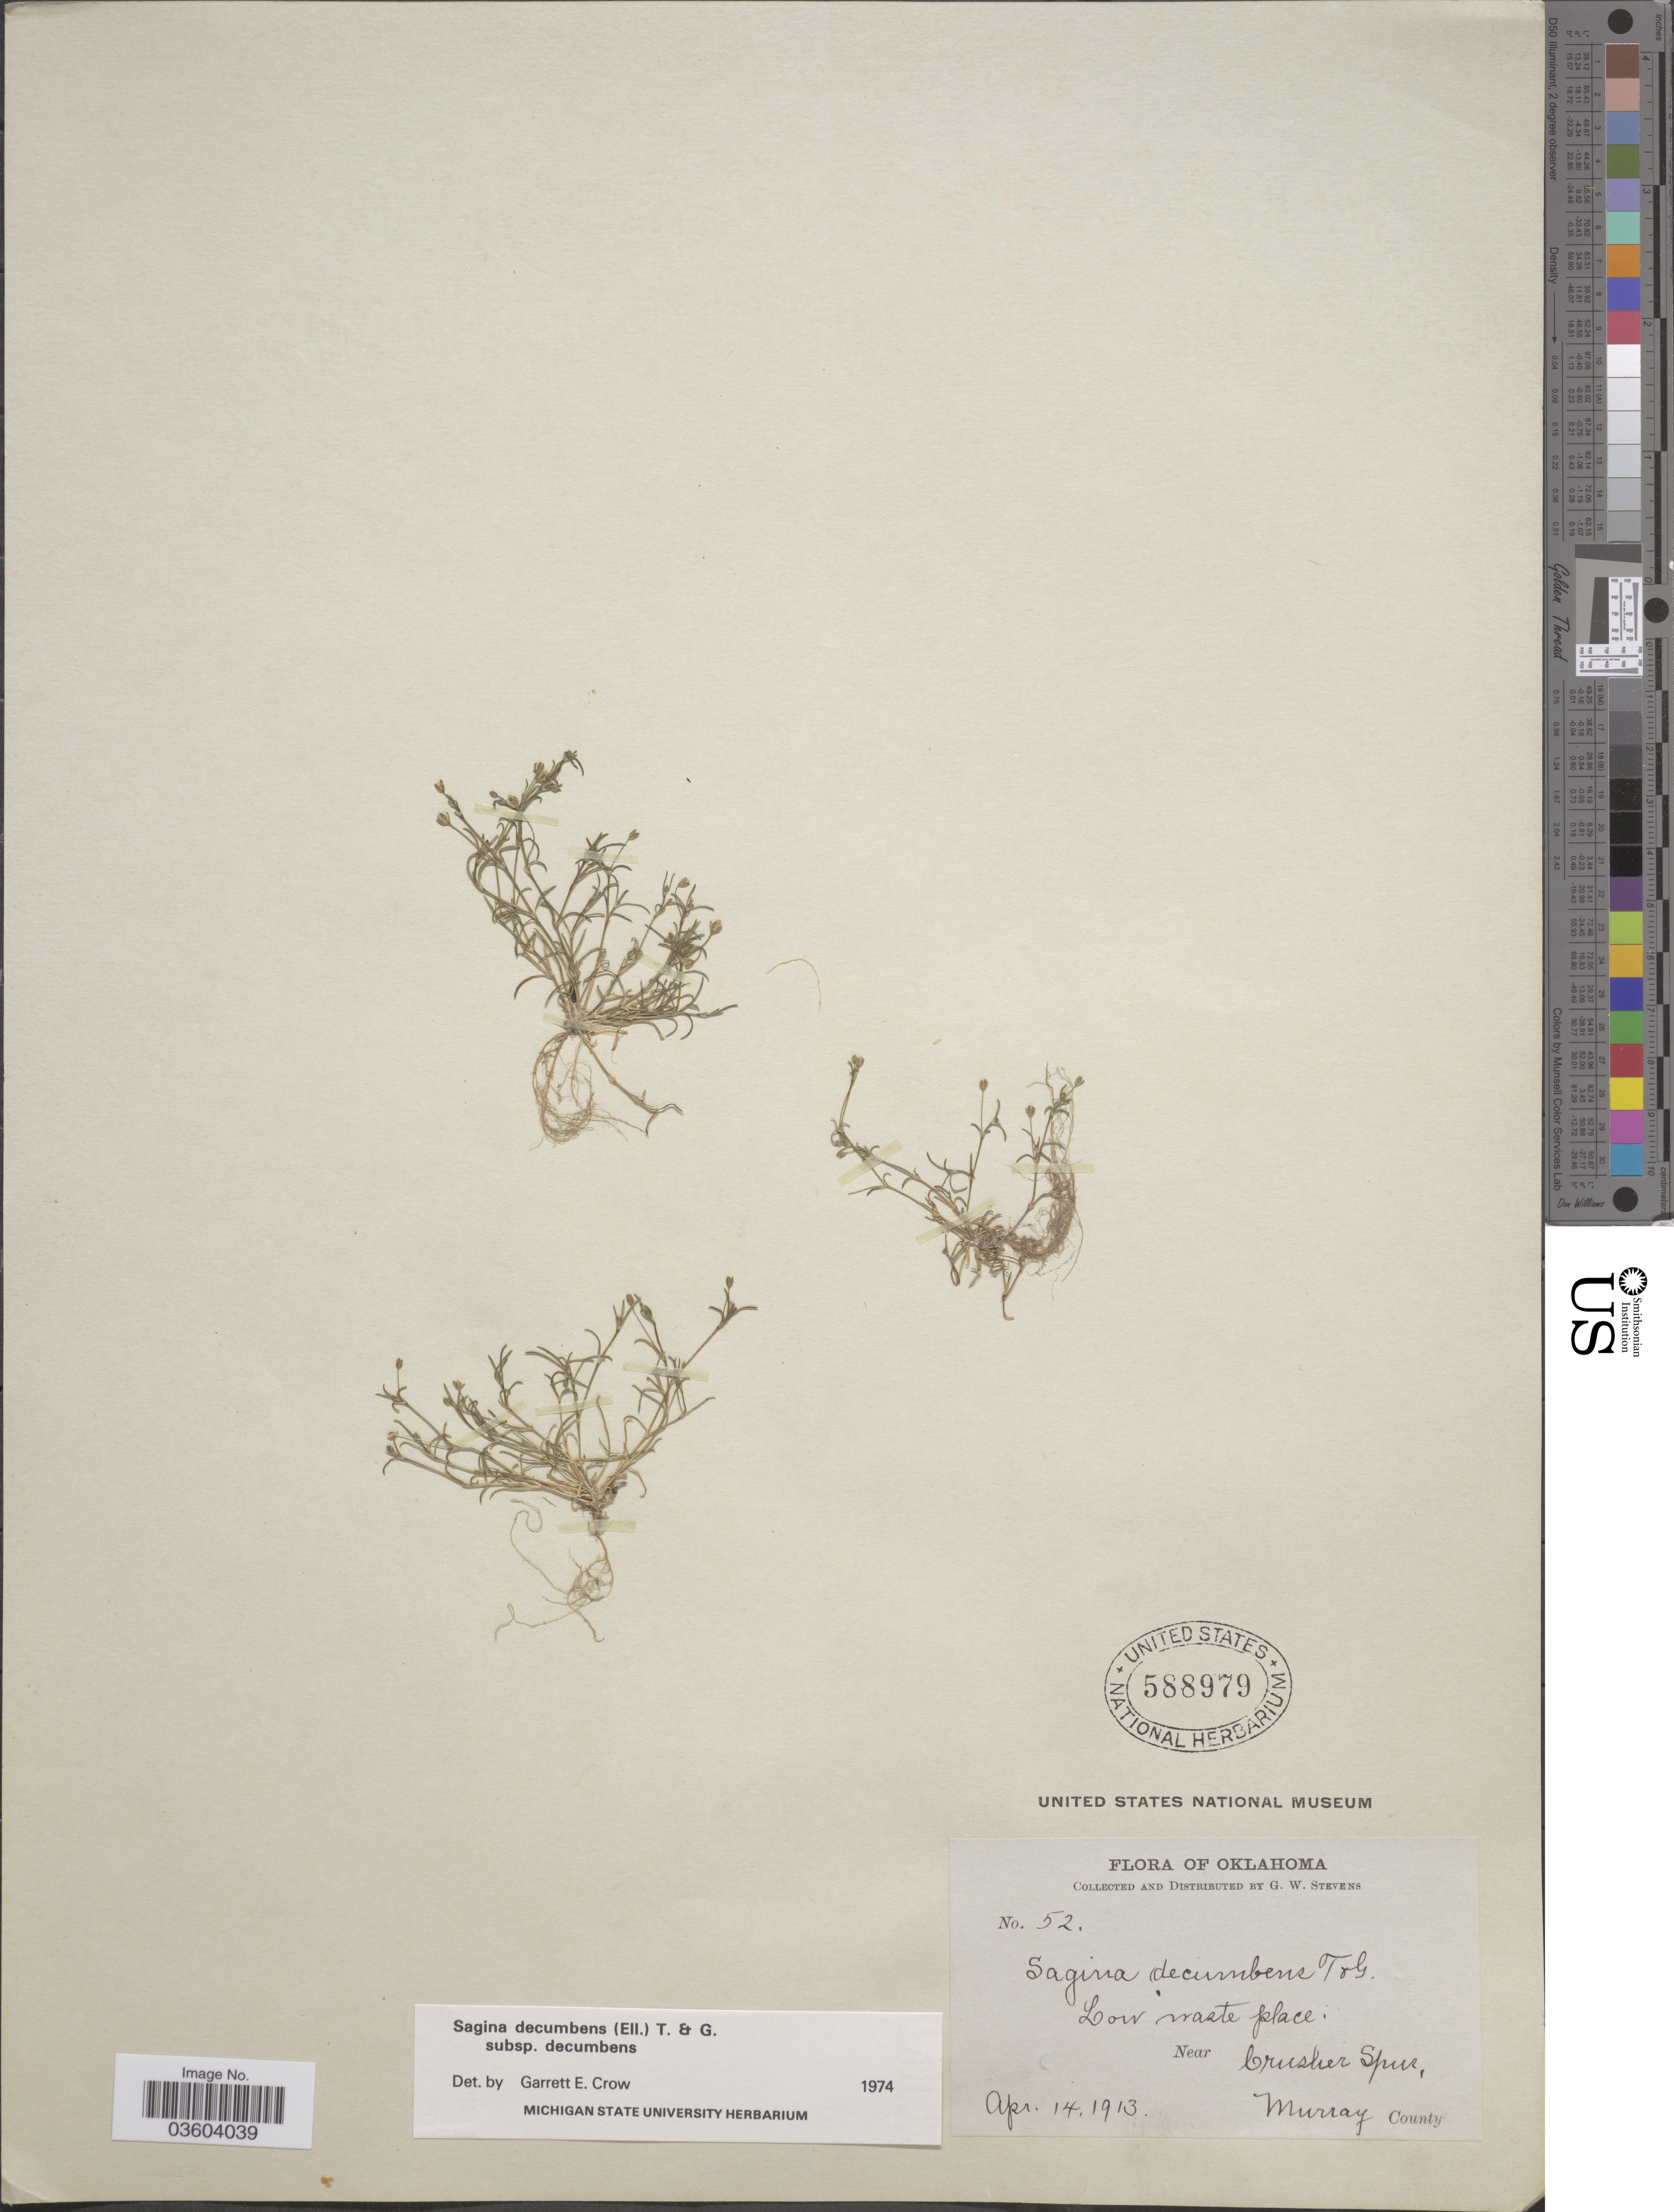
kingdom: Plantae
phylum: Tracheophyta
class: Magnoliopsida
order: Caryophyllales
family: Caryophyllaceae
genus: Sagina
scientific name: Sagina decumbens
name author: (Elliott) Torr. & A. Gray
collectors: G. W. Stevens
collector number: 52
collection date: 1913-04-14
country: United States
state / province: Oklahoma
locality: Low waste place. Near Crusker Spur. Murray County.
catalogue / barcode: US 588979